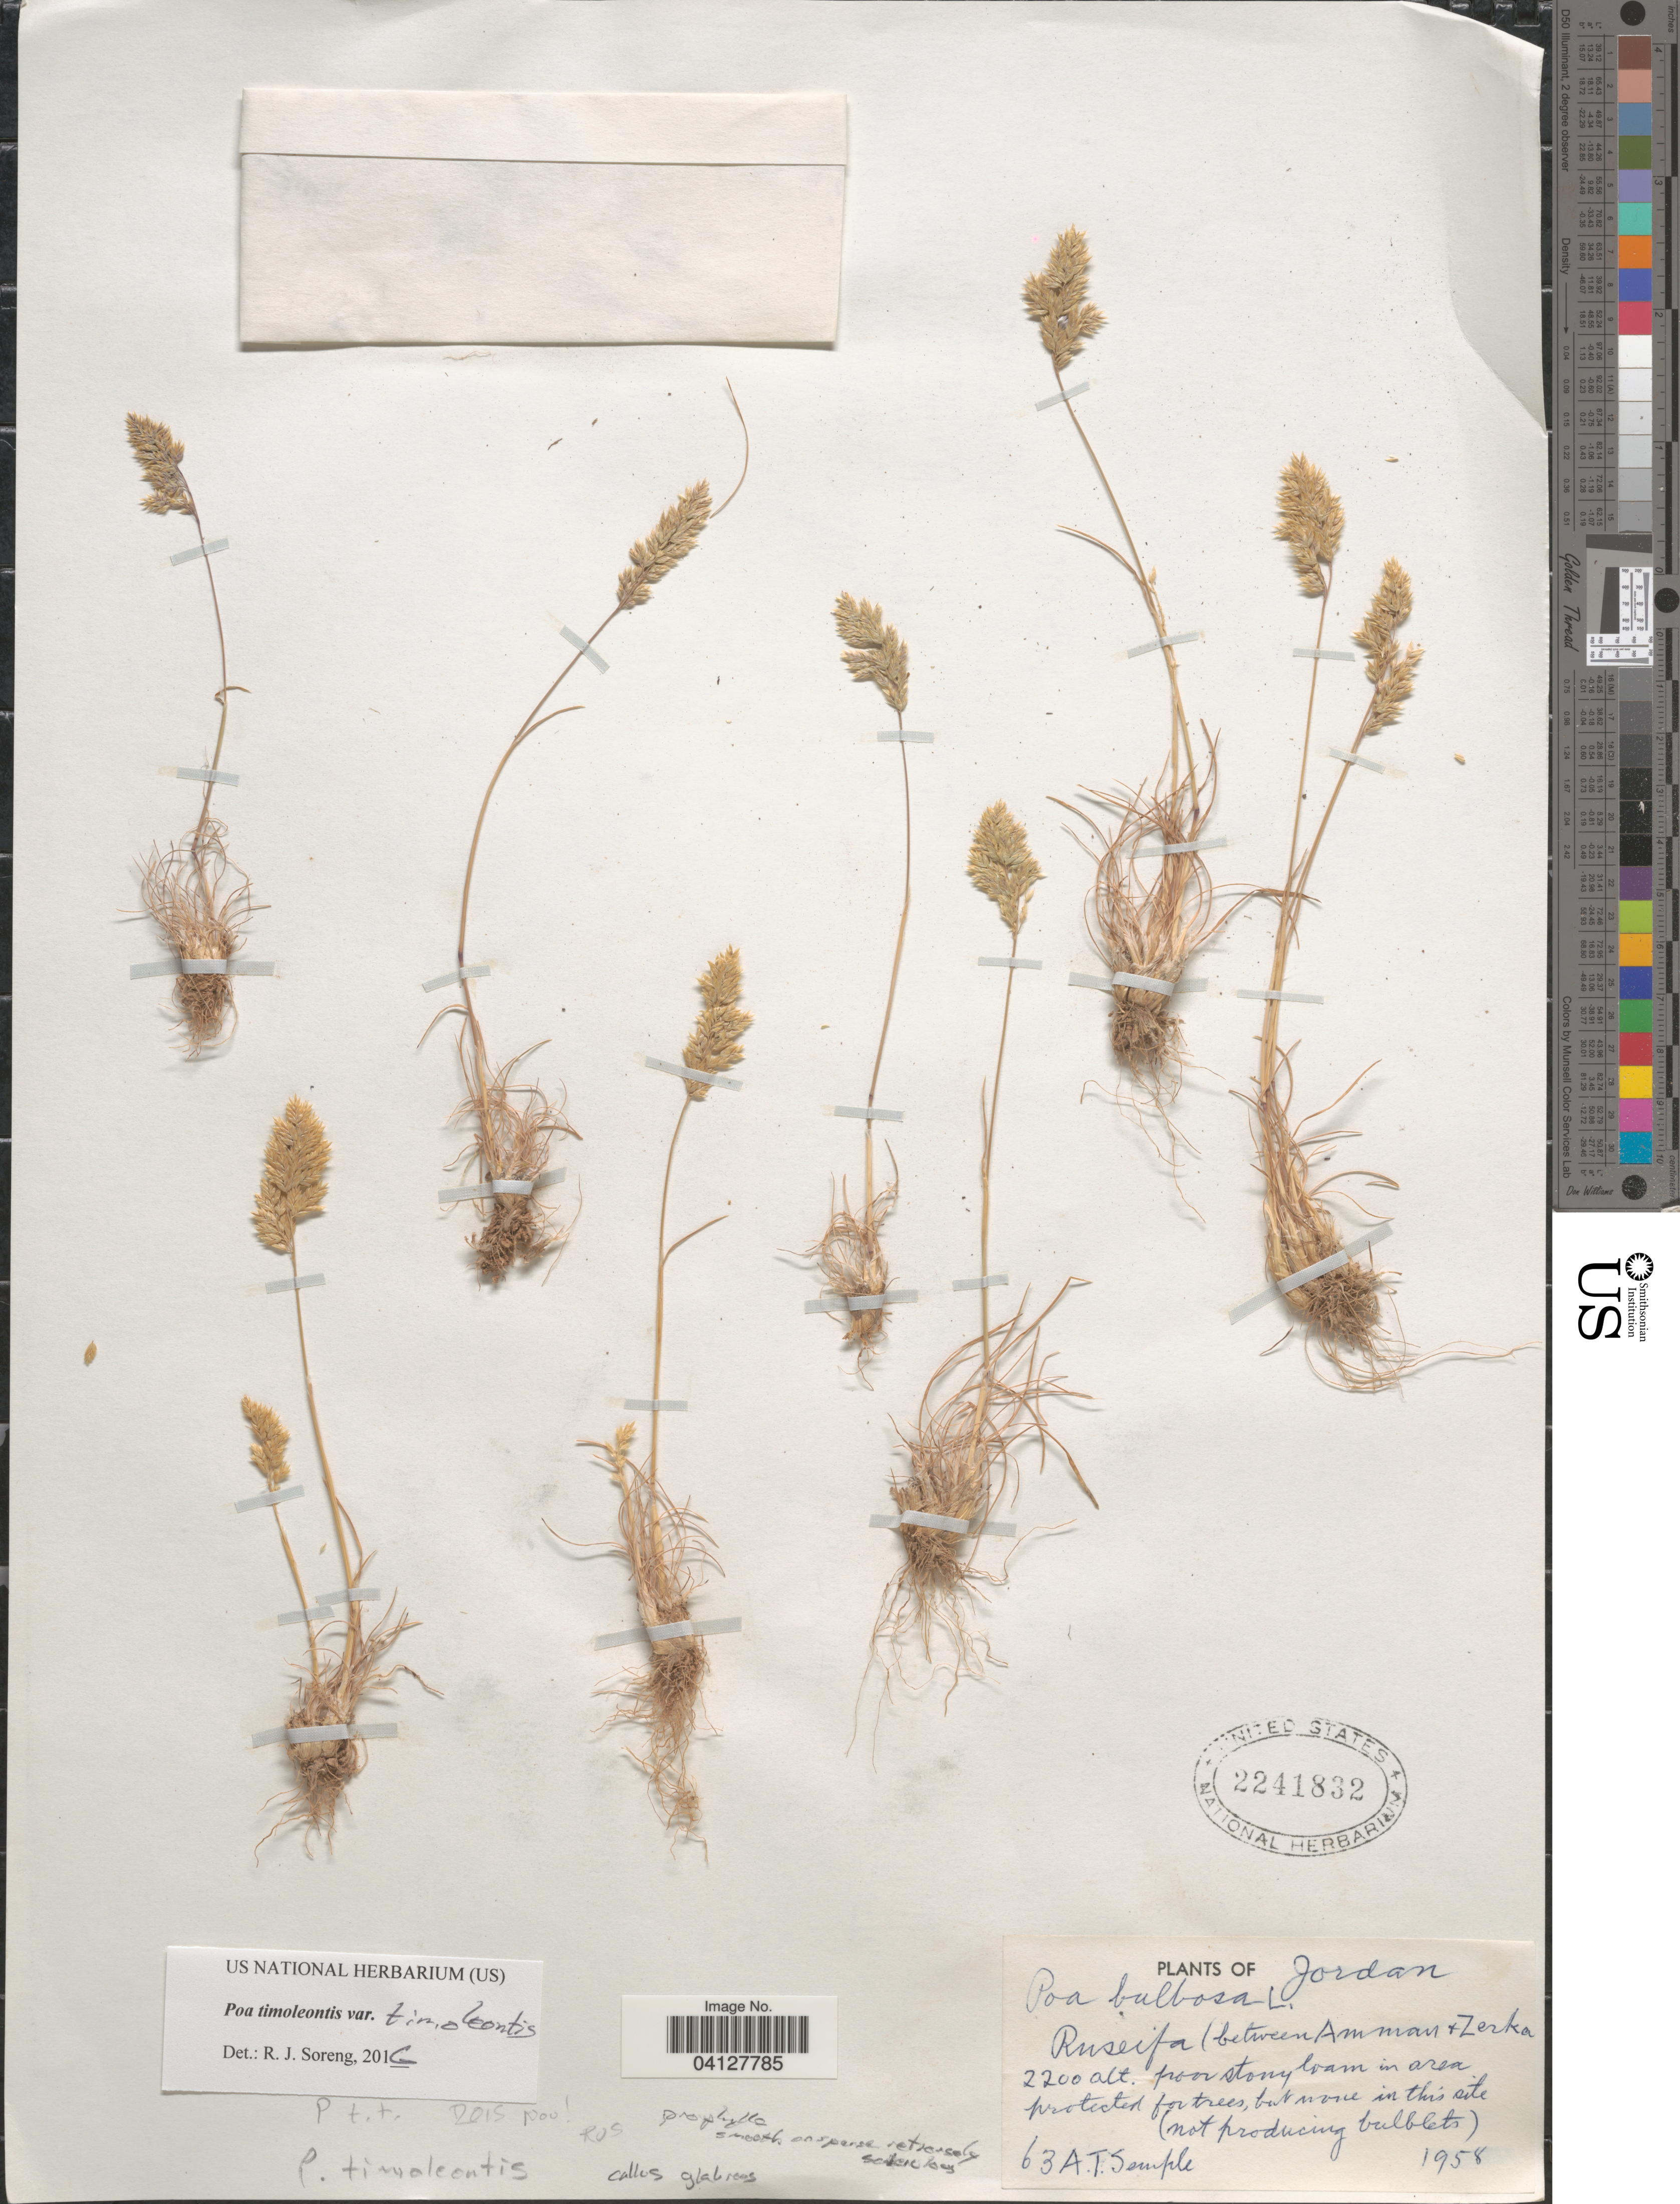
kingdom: Plantae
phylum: Tracheophyta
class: Liliopsida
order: Poales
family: Poaceae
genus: Poa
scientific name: Poa timoleontis var. timoleontis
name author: Heldr. ex Boiss.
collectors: A. Semple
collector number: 63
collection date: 1958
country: Jordan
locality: Ruseifa (between Amman & Zerka.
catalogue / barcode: US 2241832